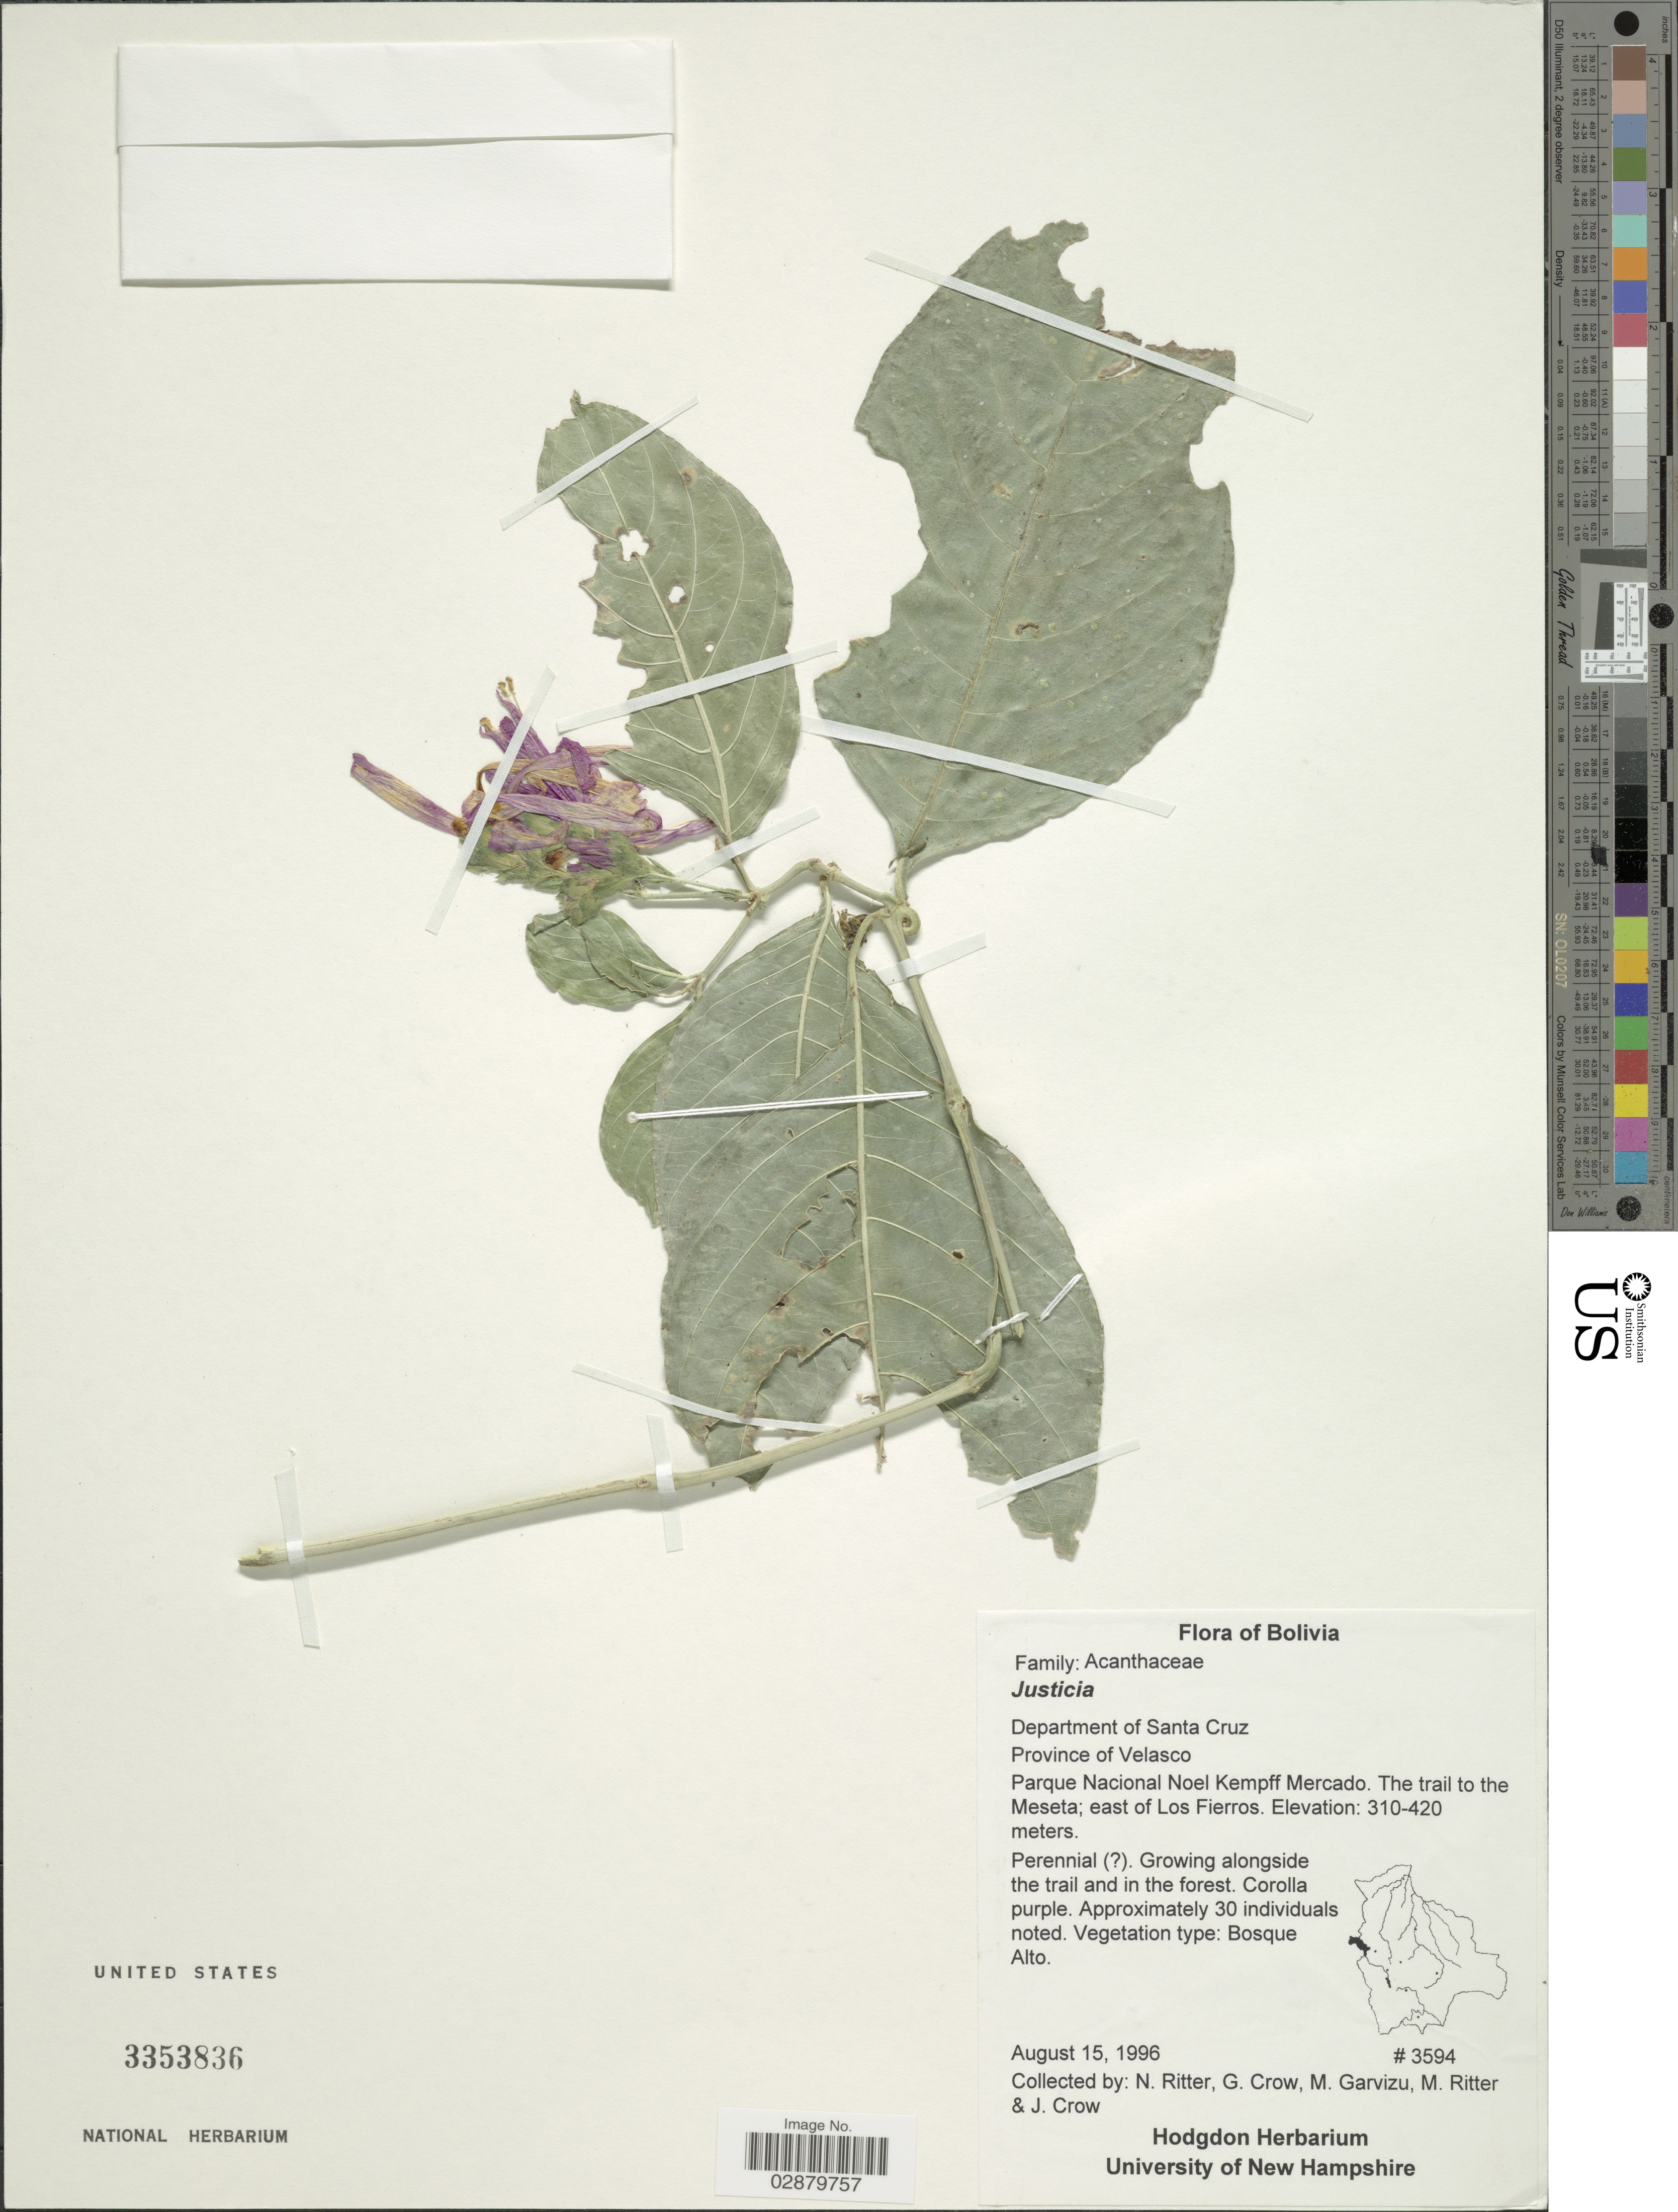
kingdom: Plantae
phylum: Tracheophyta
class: Magnoliopsida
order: Lamiales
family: Acanthaceae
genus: Justicia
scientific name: Justicia mesetarum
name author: Wassh. & J.R.I. Wood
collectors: N. Ritter, G. Crow, M. Garvizu, M. Ritter & J. Crow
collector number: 3594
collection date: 1996-08-15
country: Bolivia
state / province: Santa Cruz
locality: Department of Santa Cruz. Province of Velasco. Parque Nacional Noel Kempff Mercado. The trail to the Meseta; east of Los Fieeros.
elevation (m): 310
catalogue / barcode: US 3353836